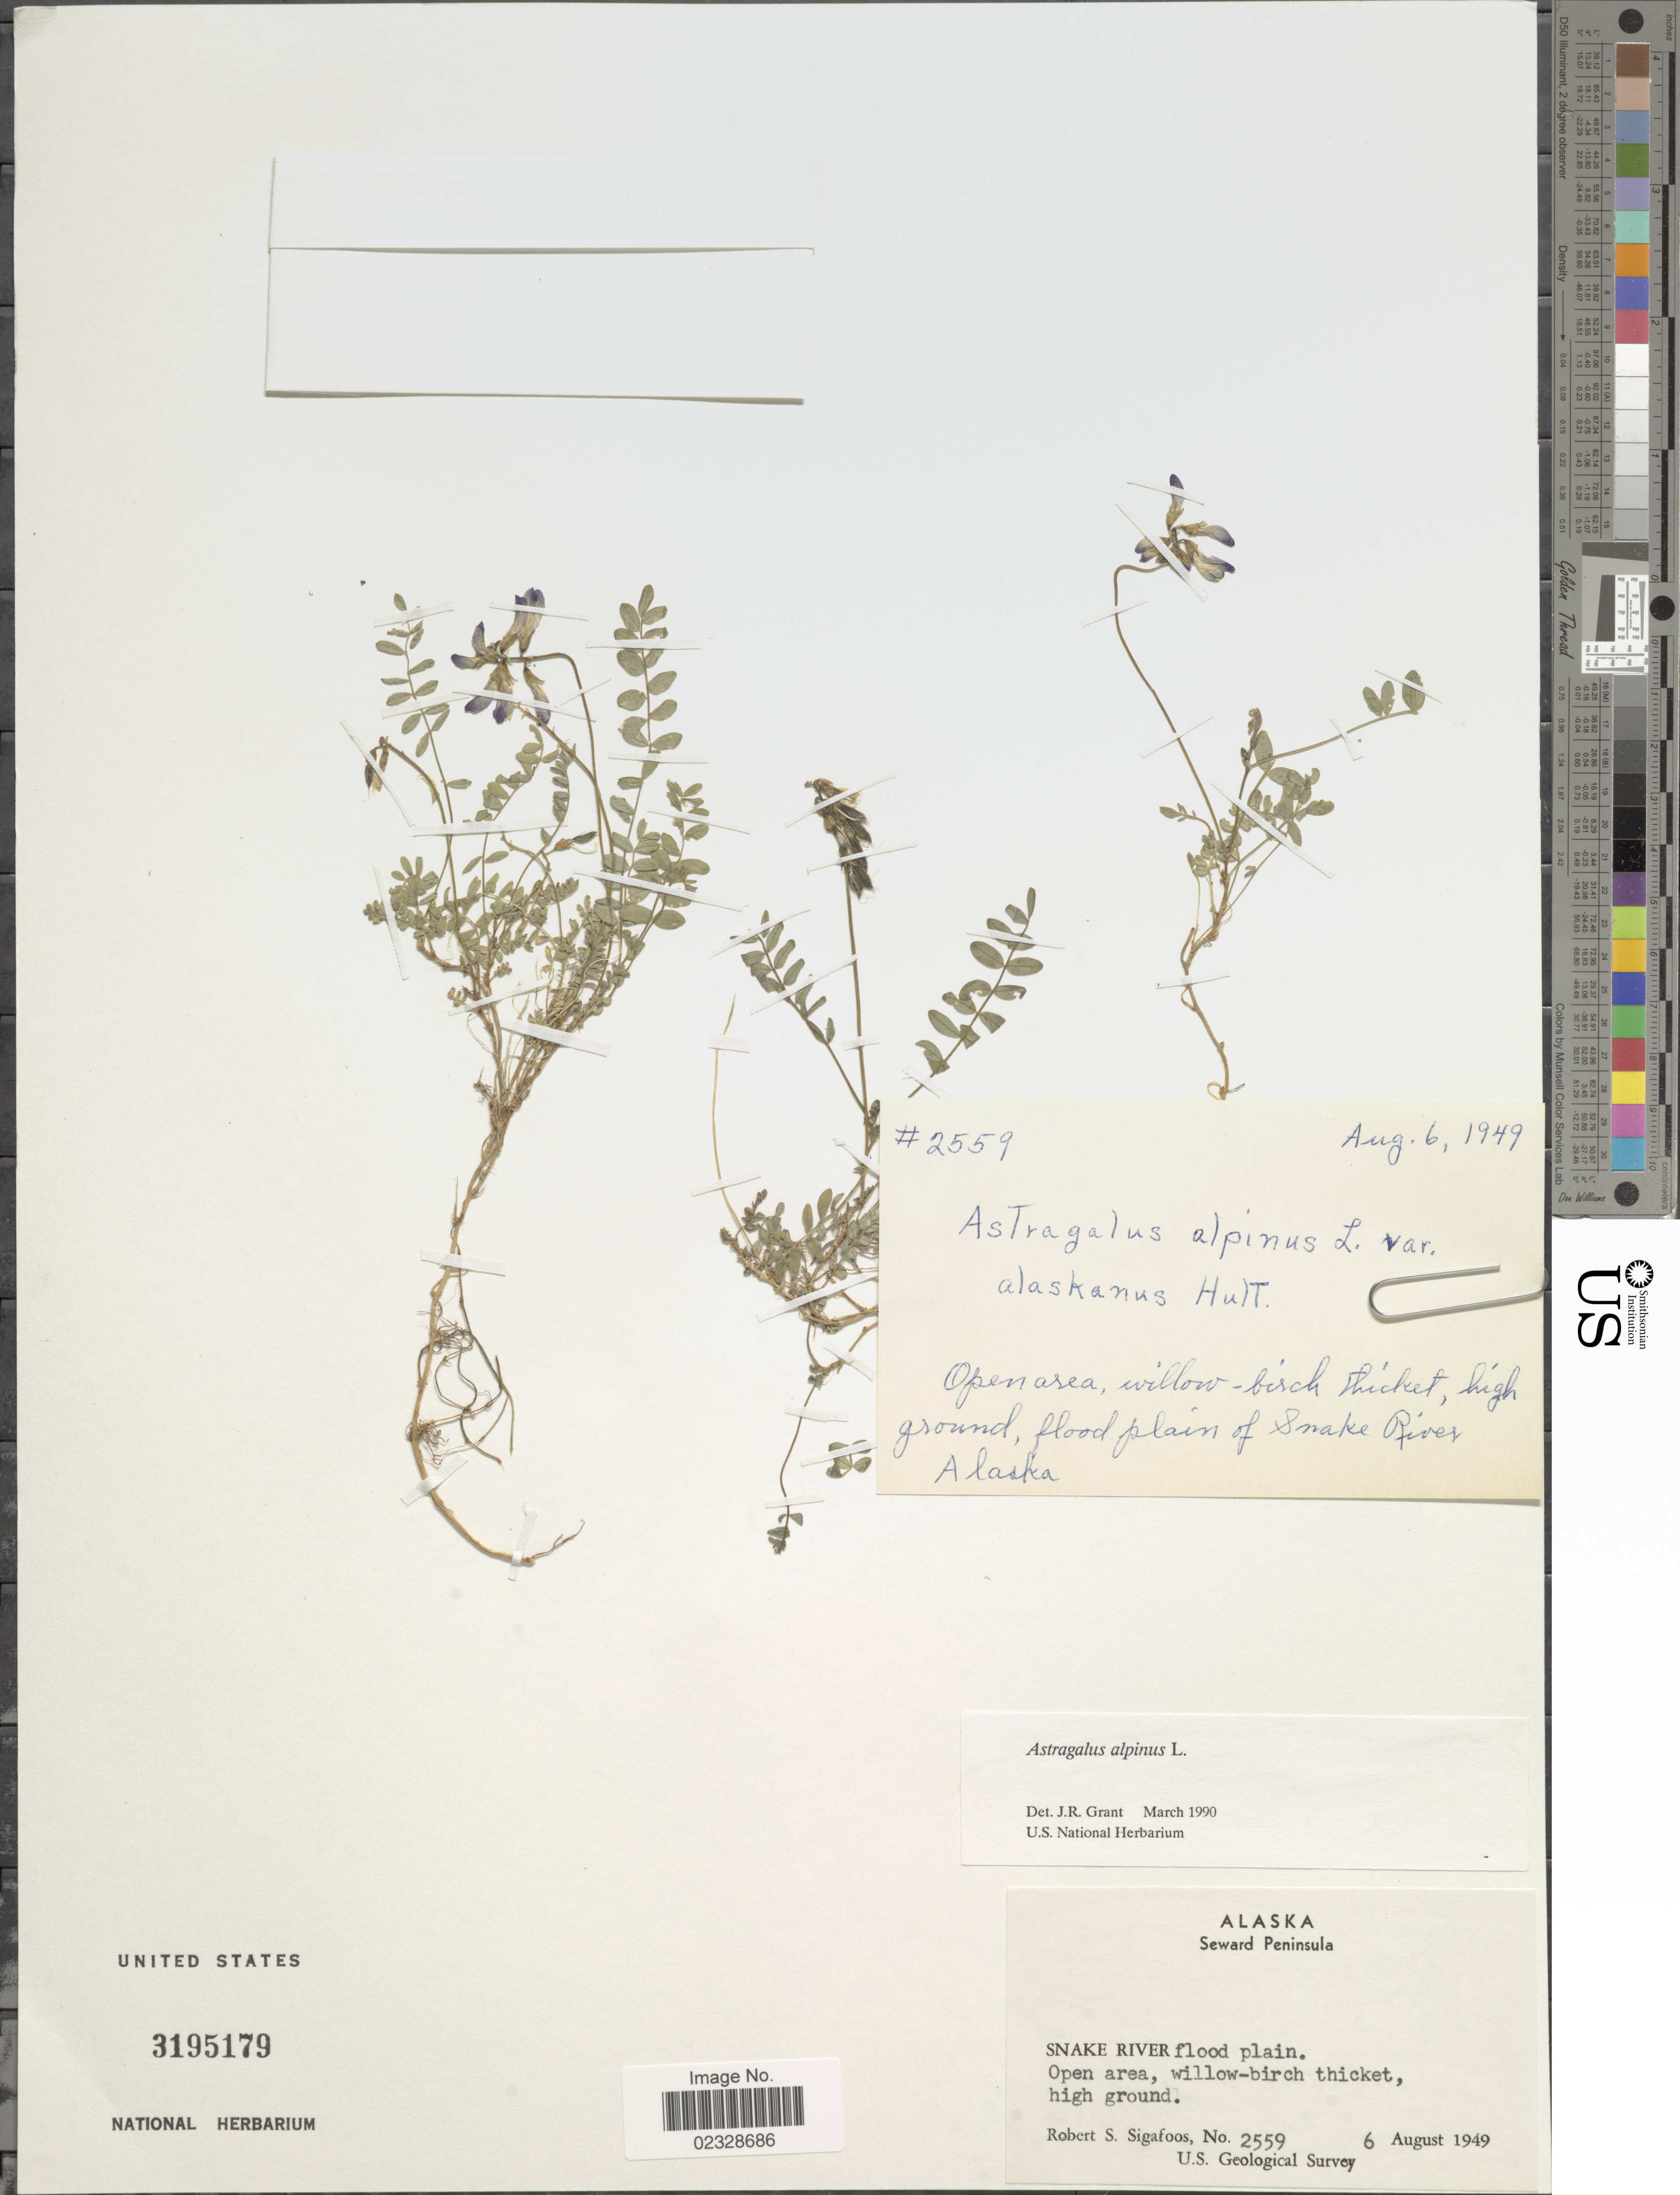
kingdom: Plantae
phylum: Tracheophyta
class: Magnoliopsida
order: Fabales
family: Fabaceae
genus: Astragalus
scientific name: Astragalus alpinus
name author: L.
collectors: R. Sigafoos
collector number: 2559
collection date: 1949-08-06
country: United States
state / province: Alaska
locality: Seward Peninsula, Snake River flood plain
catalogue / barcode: US 3195179